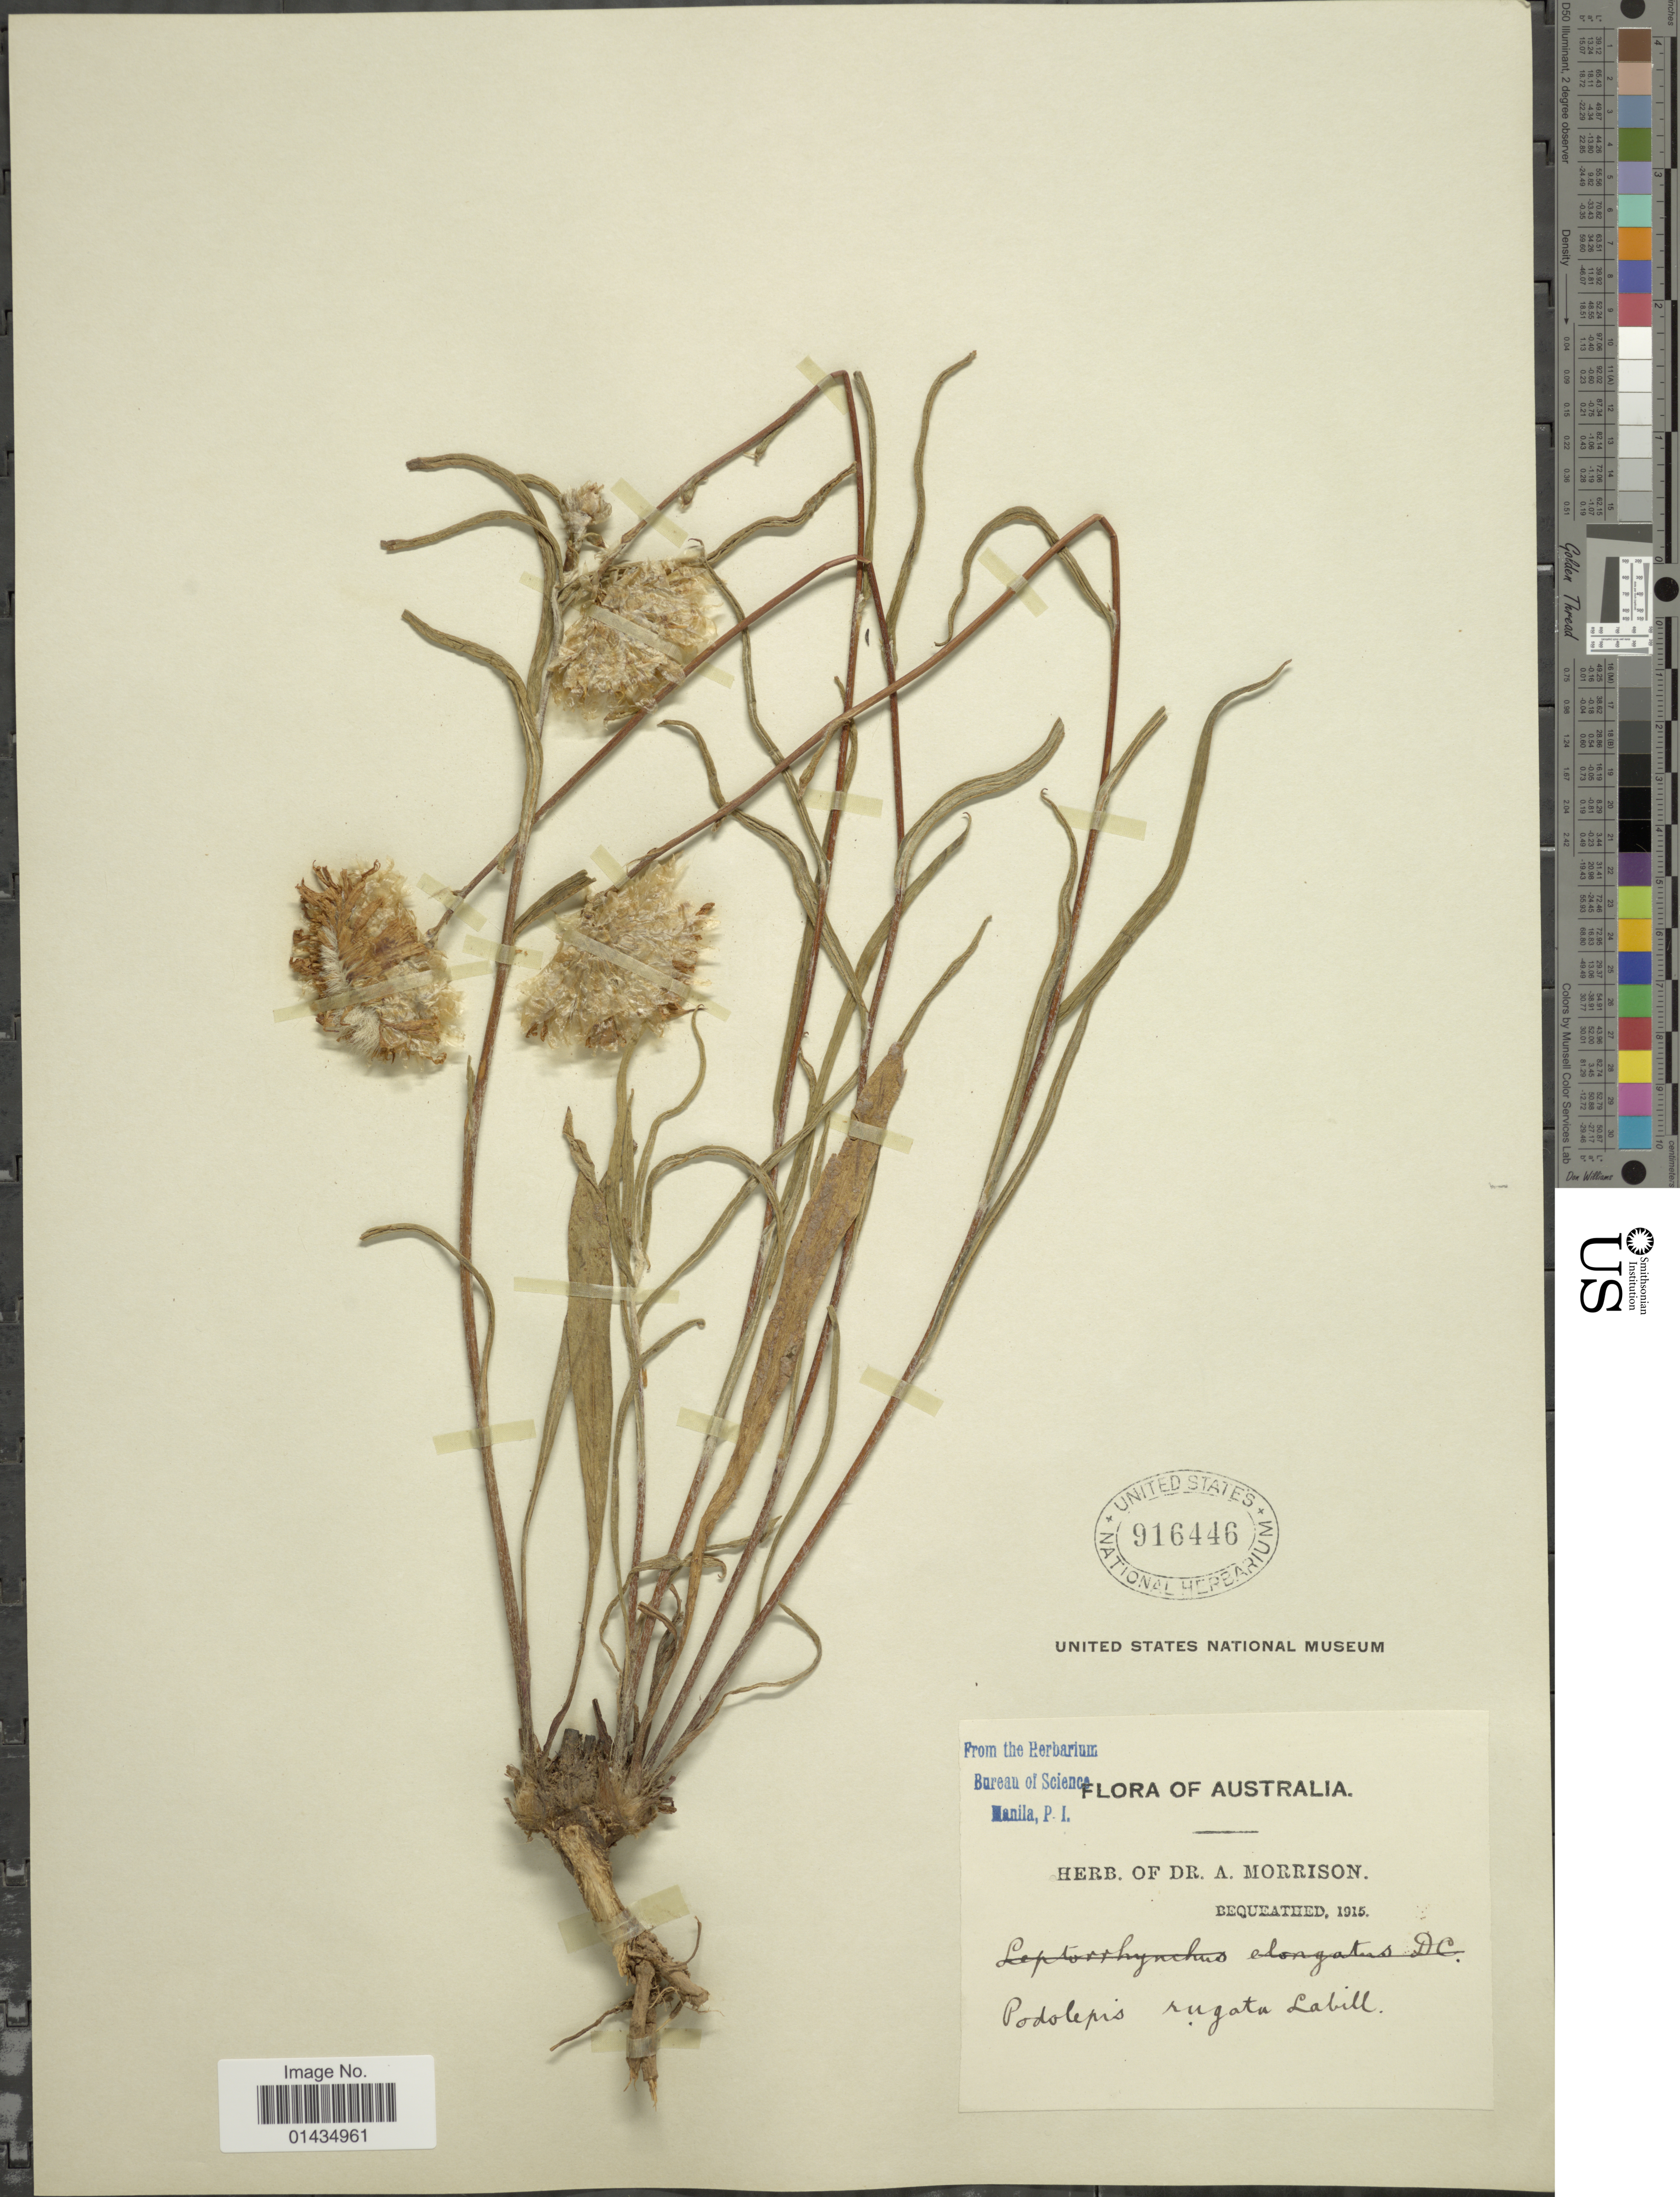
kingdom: Plantae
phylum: Tracheophyta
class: Magnoliopsida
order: Asterales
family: Asteraceae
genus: Podolepis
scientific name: Podolepis rugata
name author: Labill.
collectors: ex herb. Dr. A. Morrison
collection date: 1915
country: Australia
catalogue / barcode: US 916446